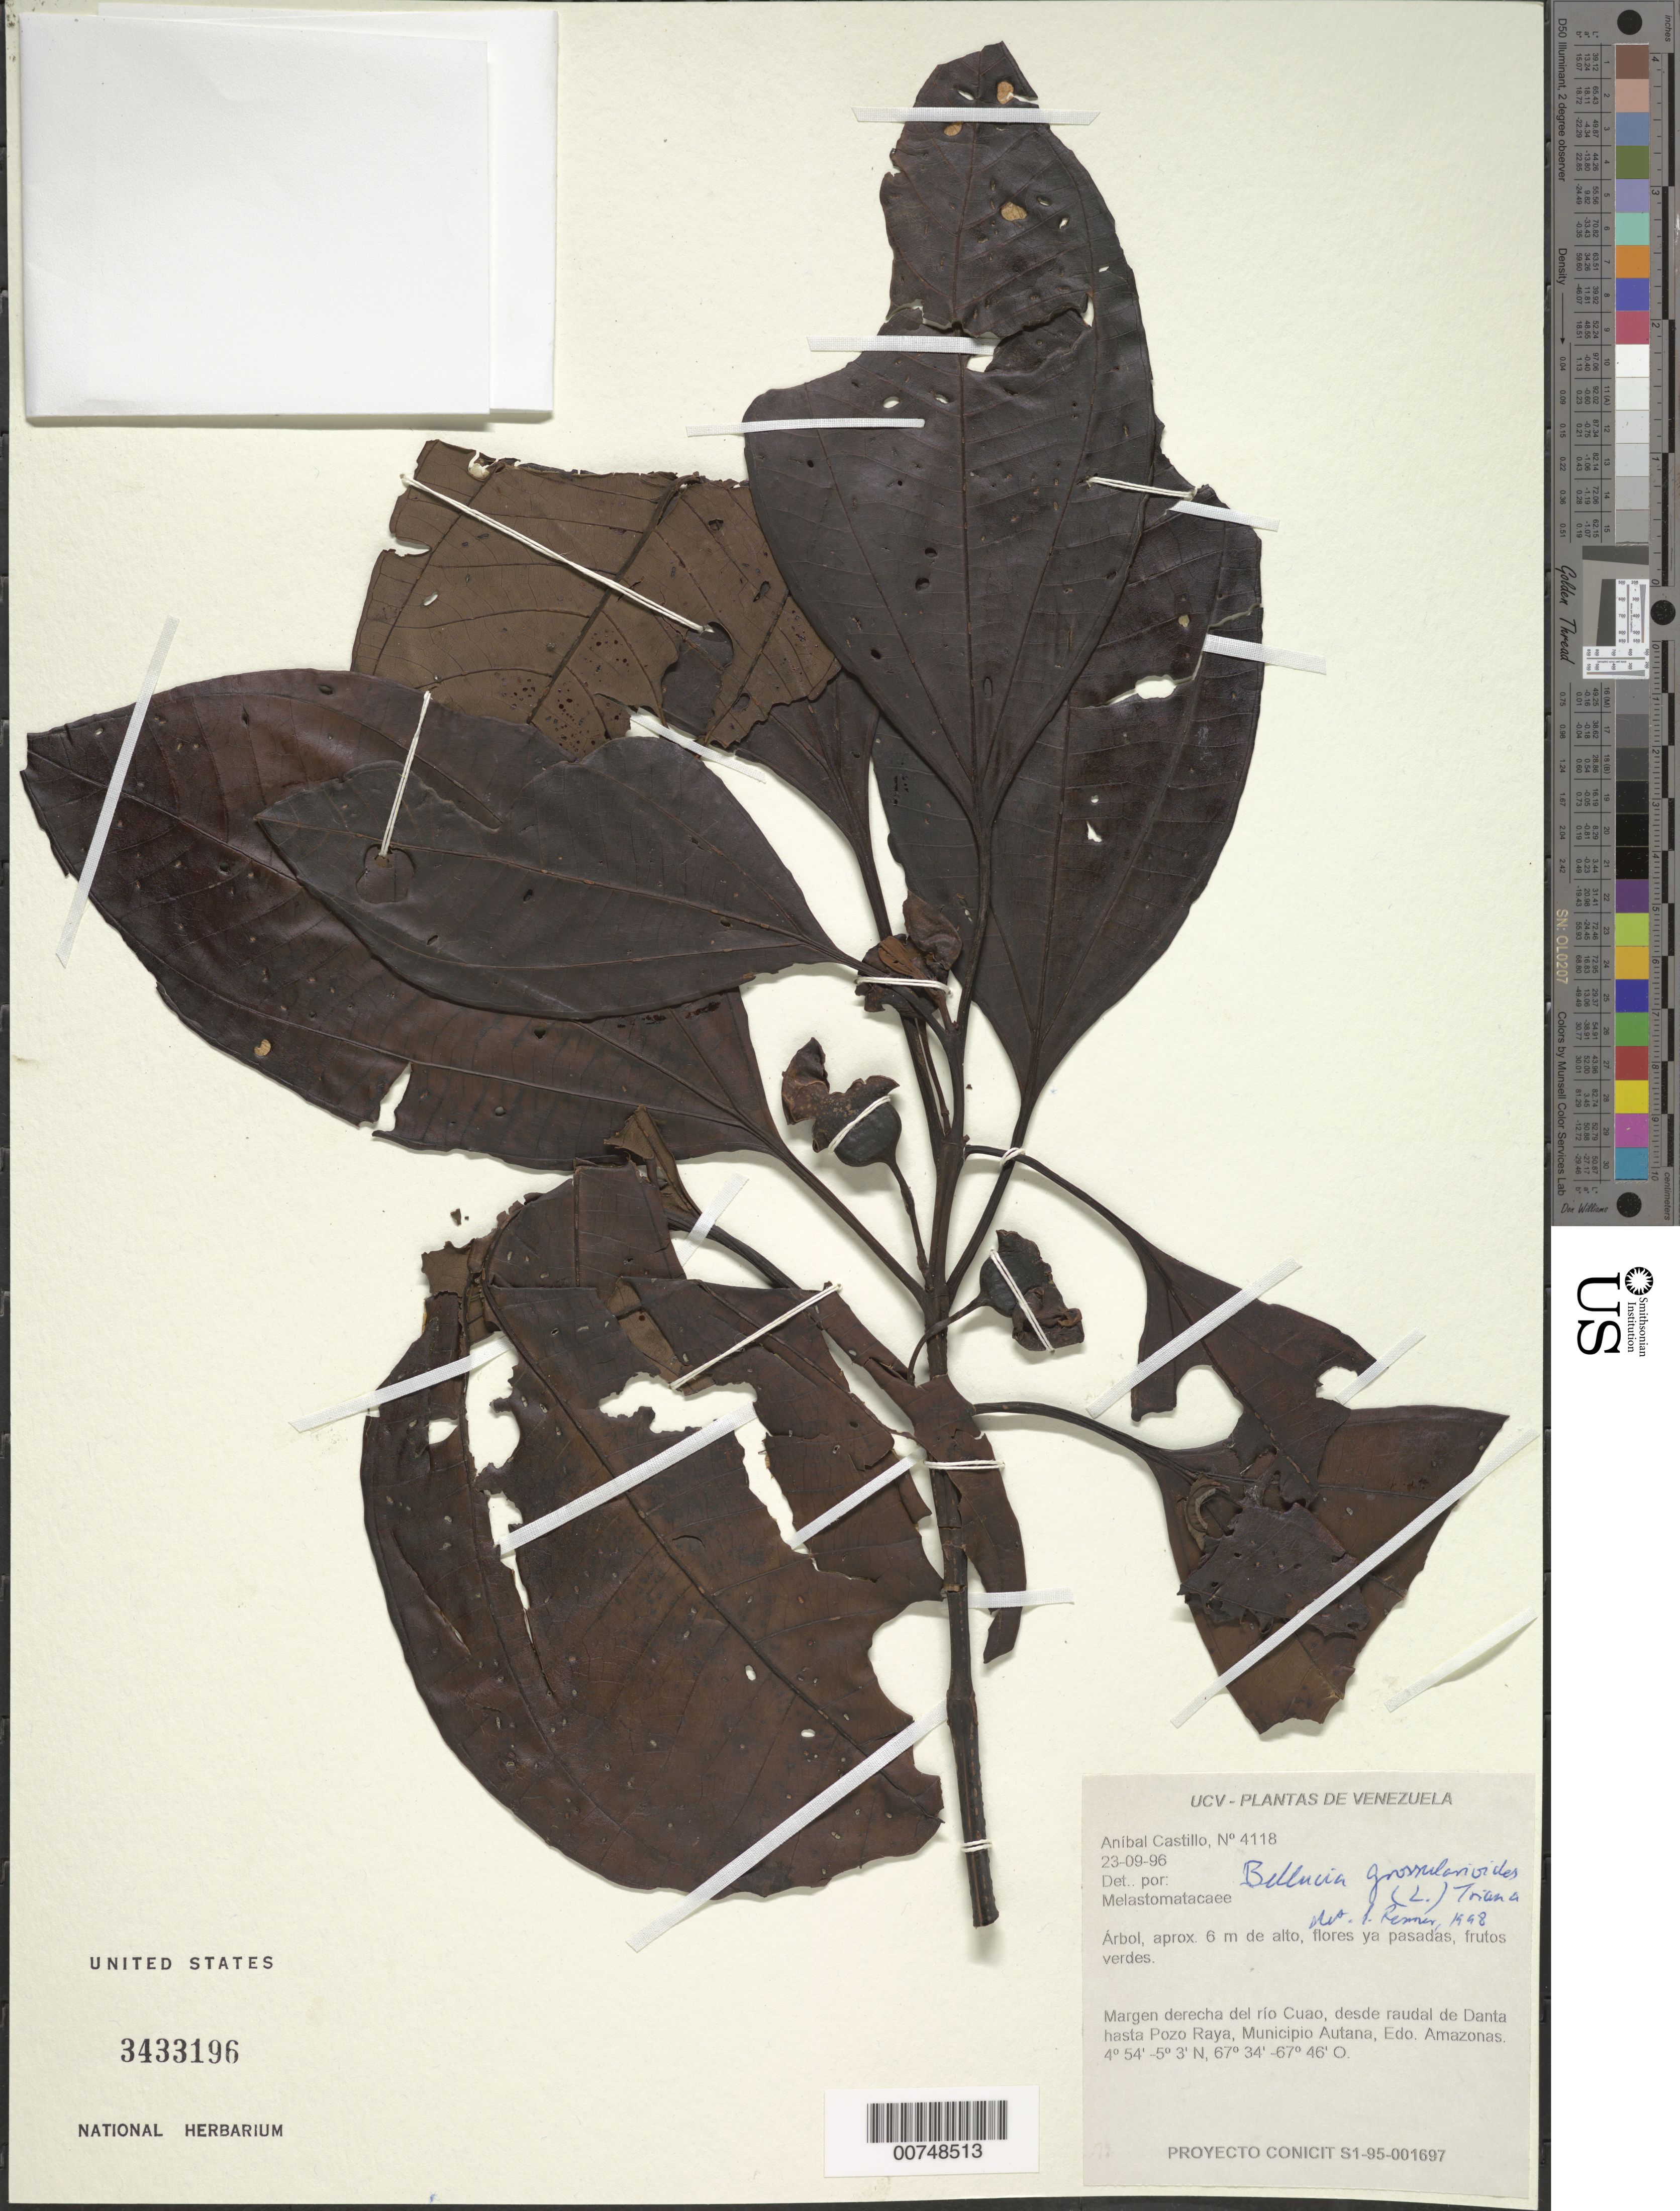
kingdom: Plantae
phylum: Tracheophyta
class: Magnoliopsida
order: Myrtales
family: Melastomataceae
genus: Bellucia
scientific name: Bellucia grossularioides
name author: (L.) Triana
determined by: Renner, S. S.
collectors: A. Castillo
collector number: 4118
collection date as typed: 23-Sep-96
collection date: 1996-09-23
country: Venezuela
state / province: Amazonas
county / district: Autana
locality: Mun. Autana, Río Cuao, desde raudal de Dnata hasta Pozo Raya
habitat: Margen derecha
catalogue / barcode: US 3433196